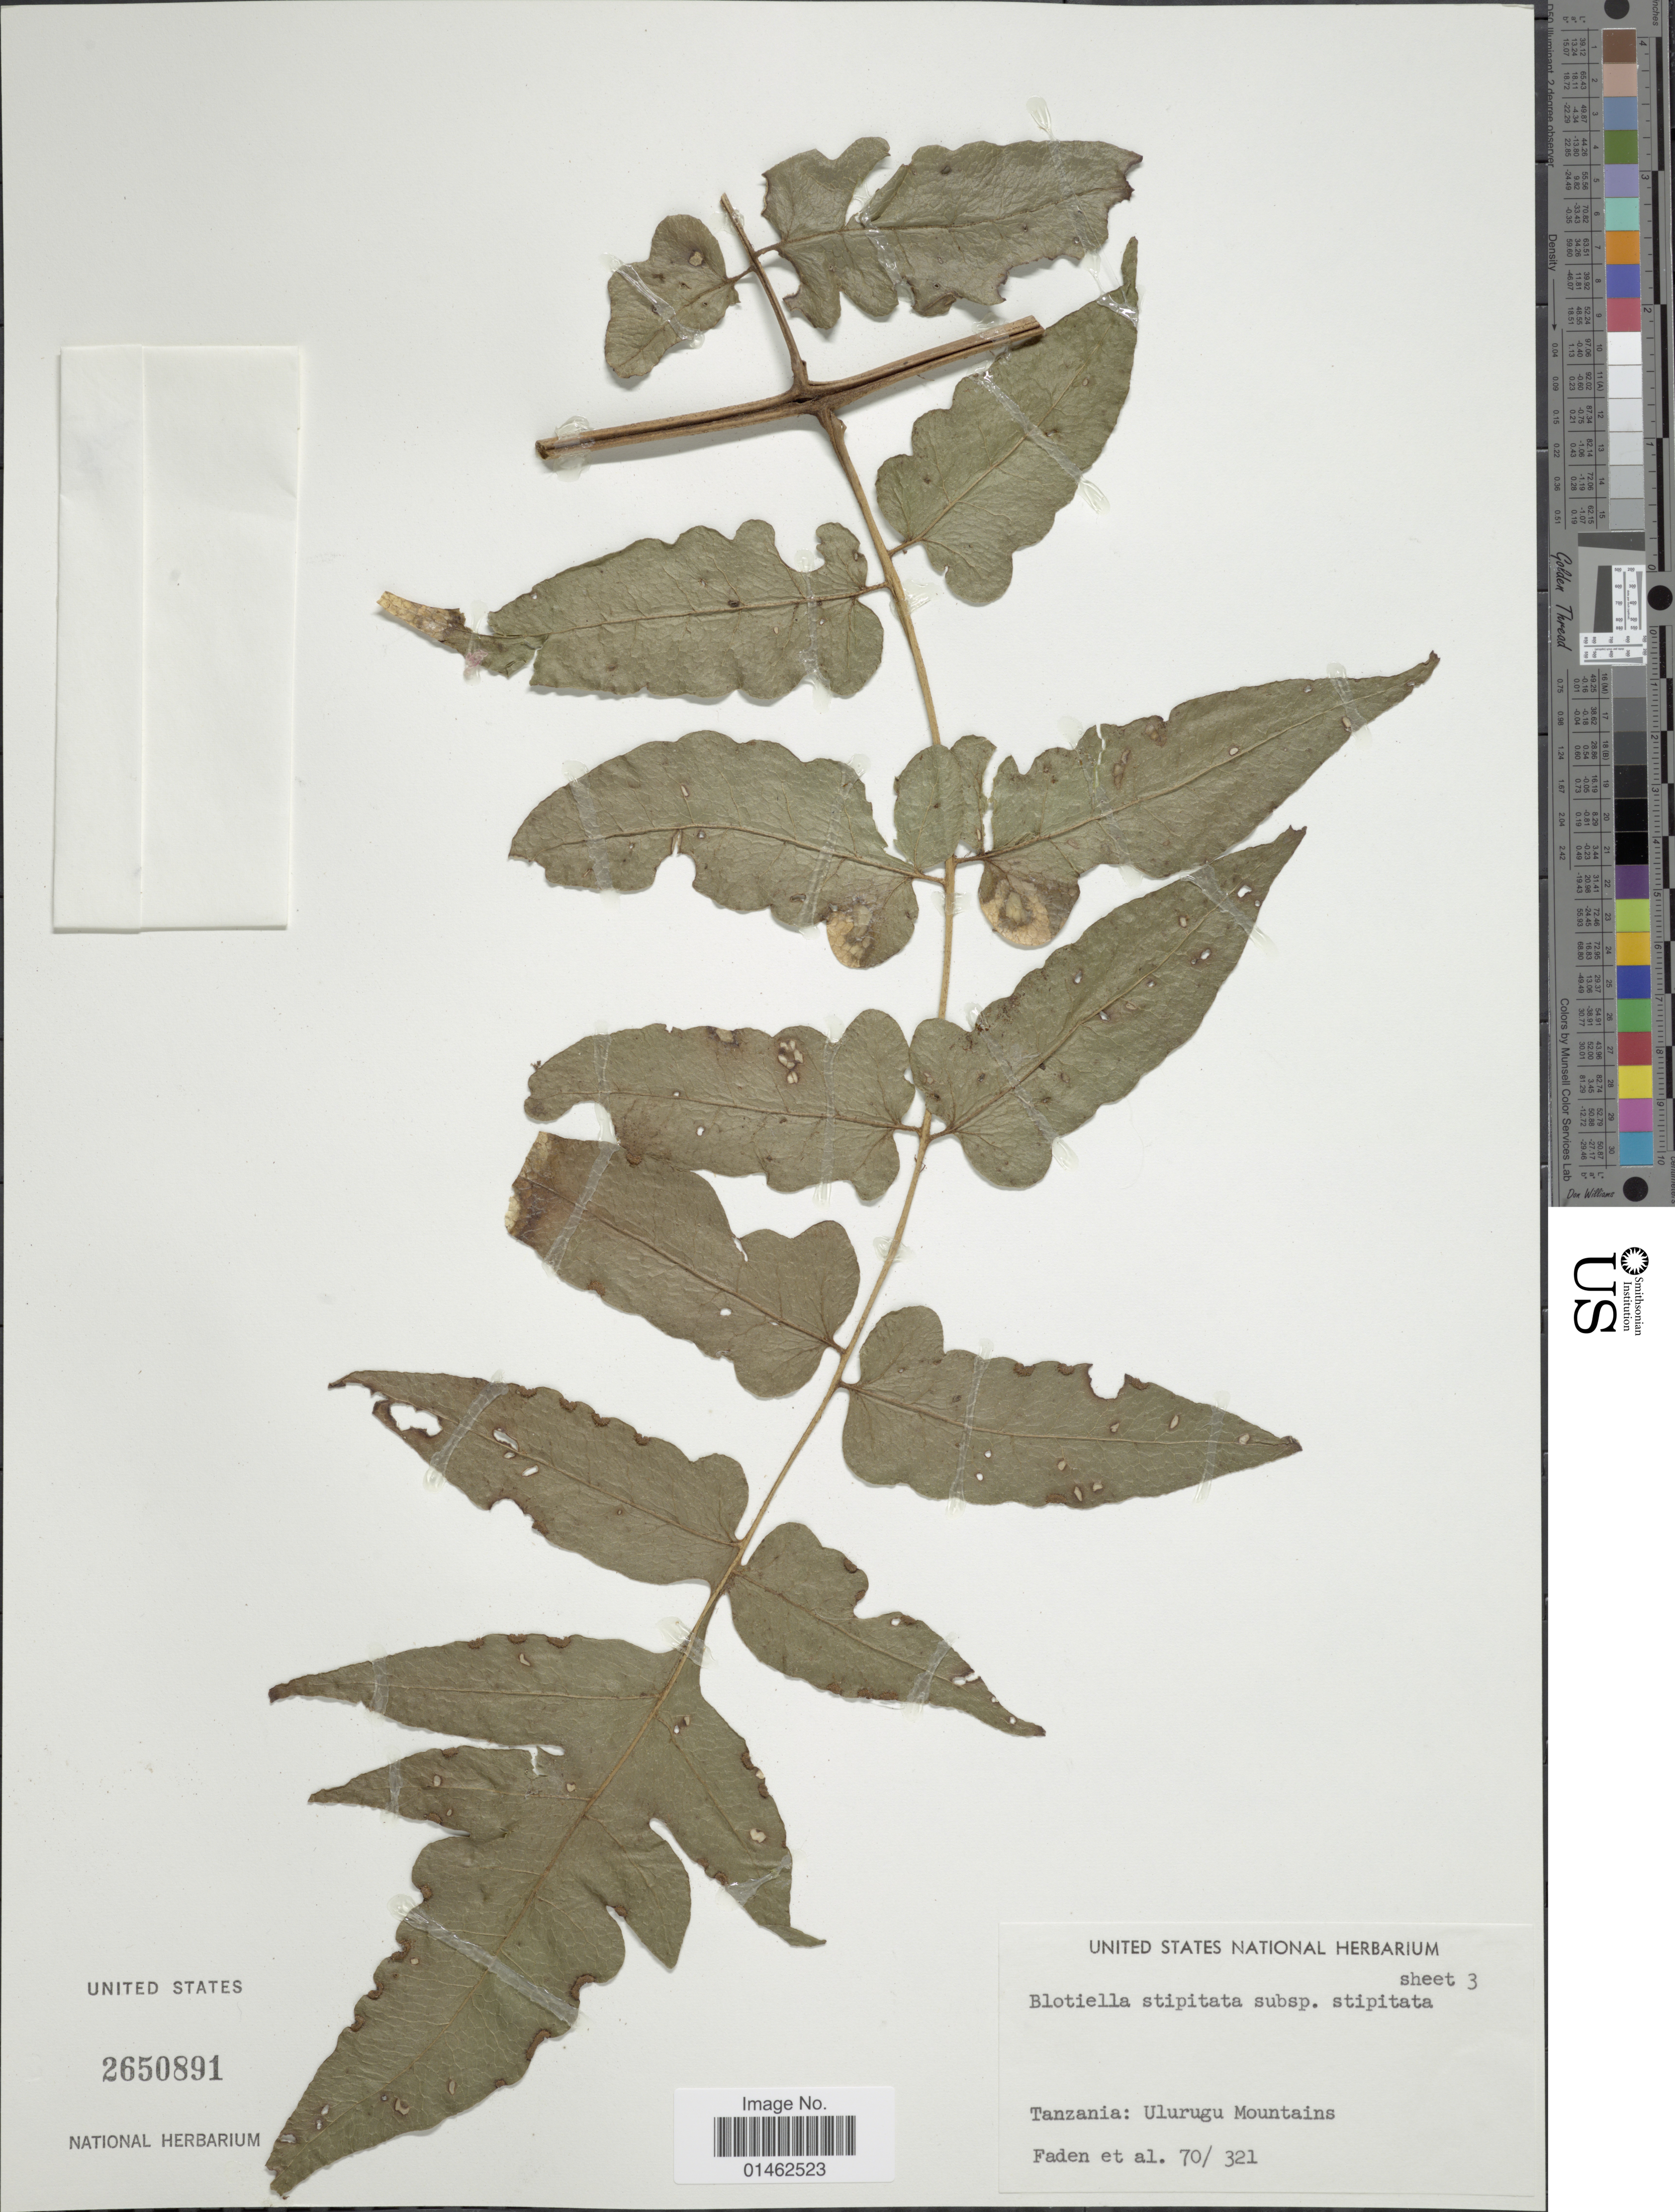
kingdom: Plantae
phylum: Tracheophyta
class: Polypodiopsida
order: Polypodiales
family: Dennstaedtiaceae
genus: Blotiella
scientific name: Blotiella stiptata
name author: (Alston) Faden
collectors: R. B. Faden & et al.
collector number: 70/321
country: Tanzania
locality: Ulurugu Mountains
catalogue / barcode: US 2650891